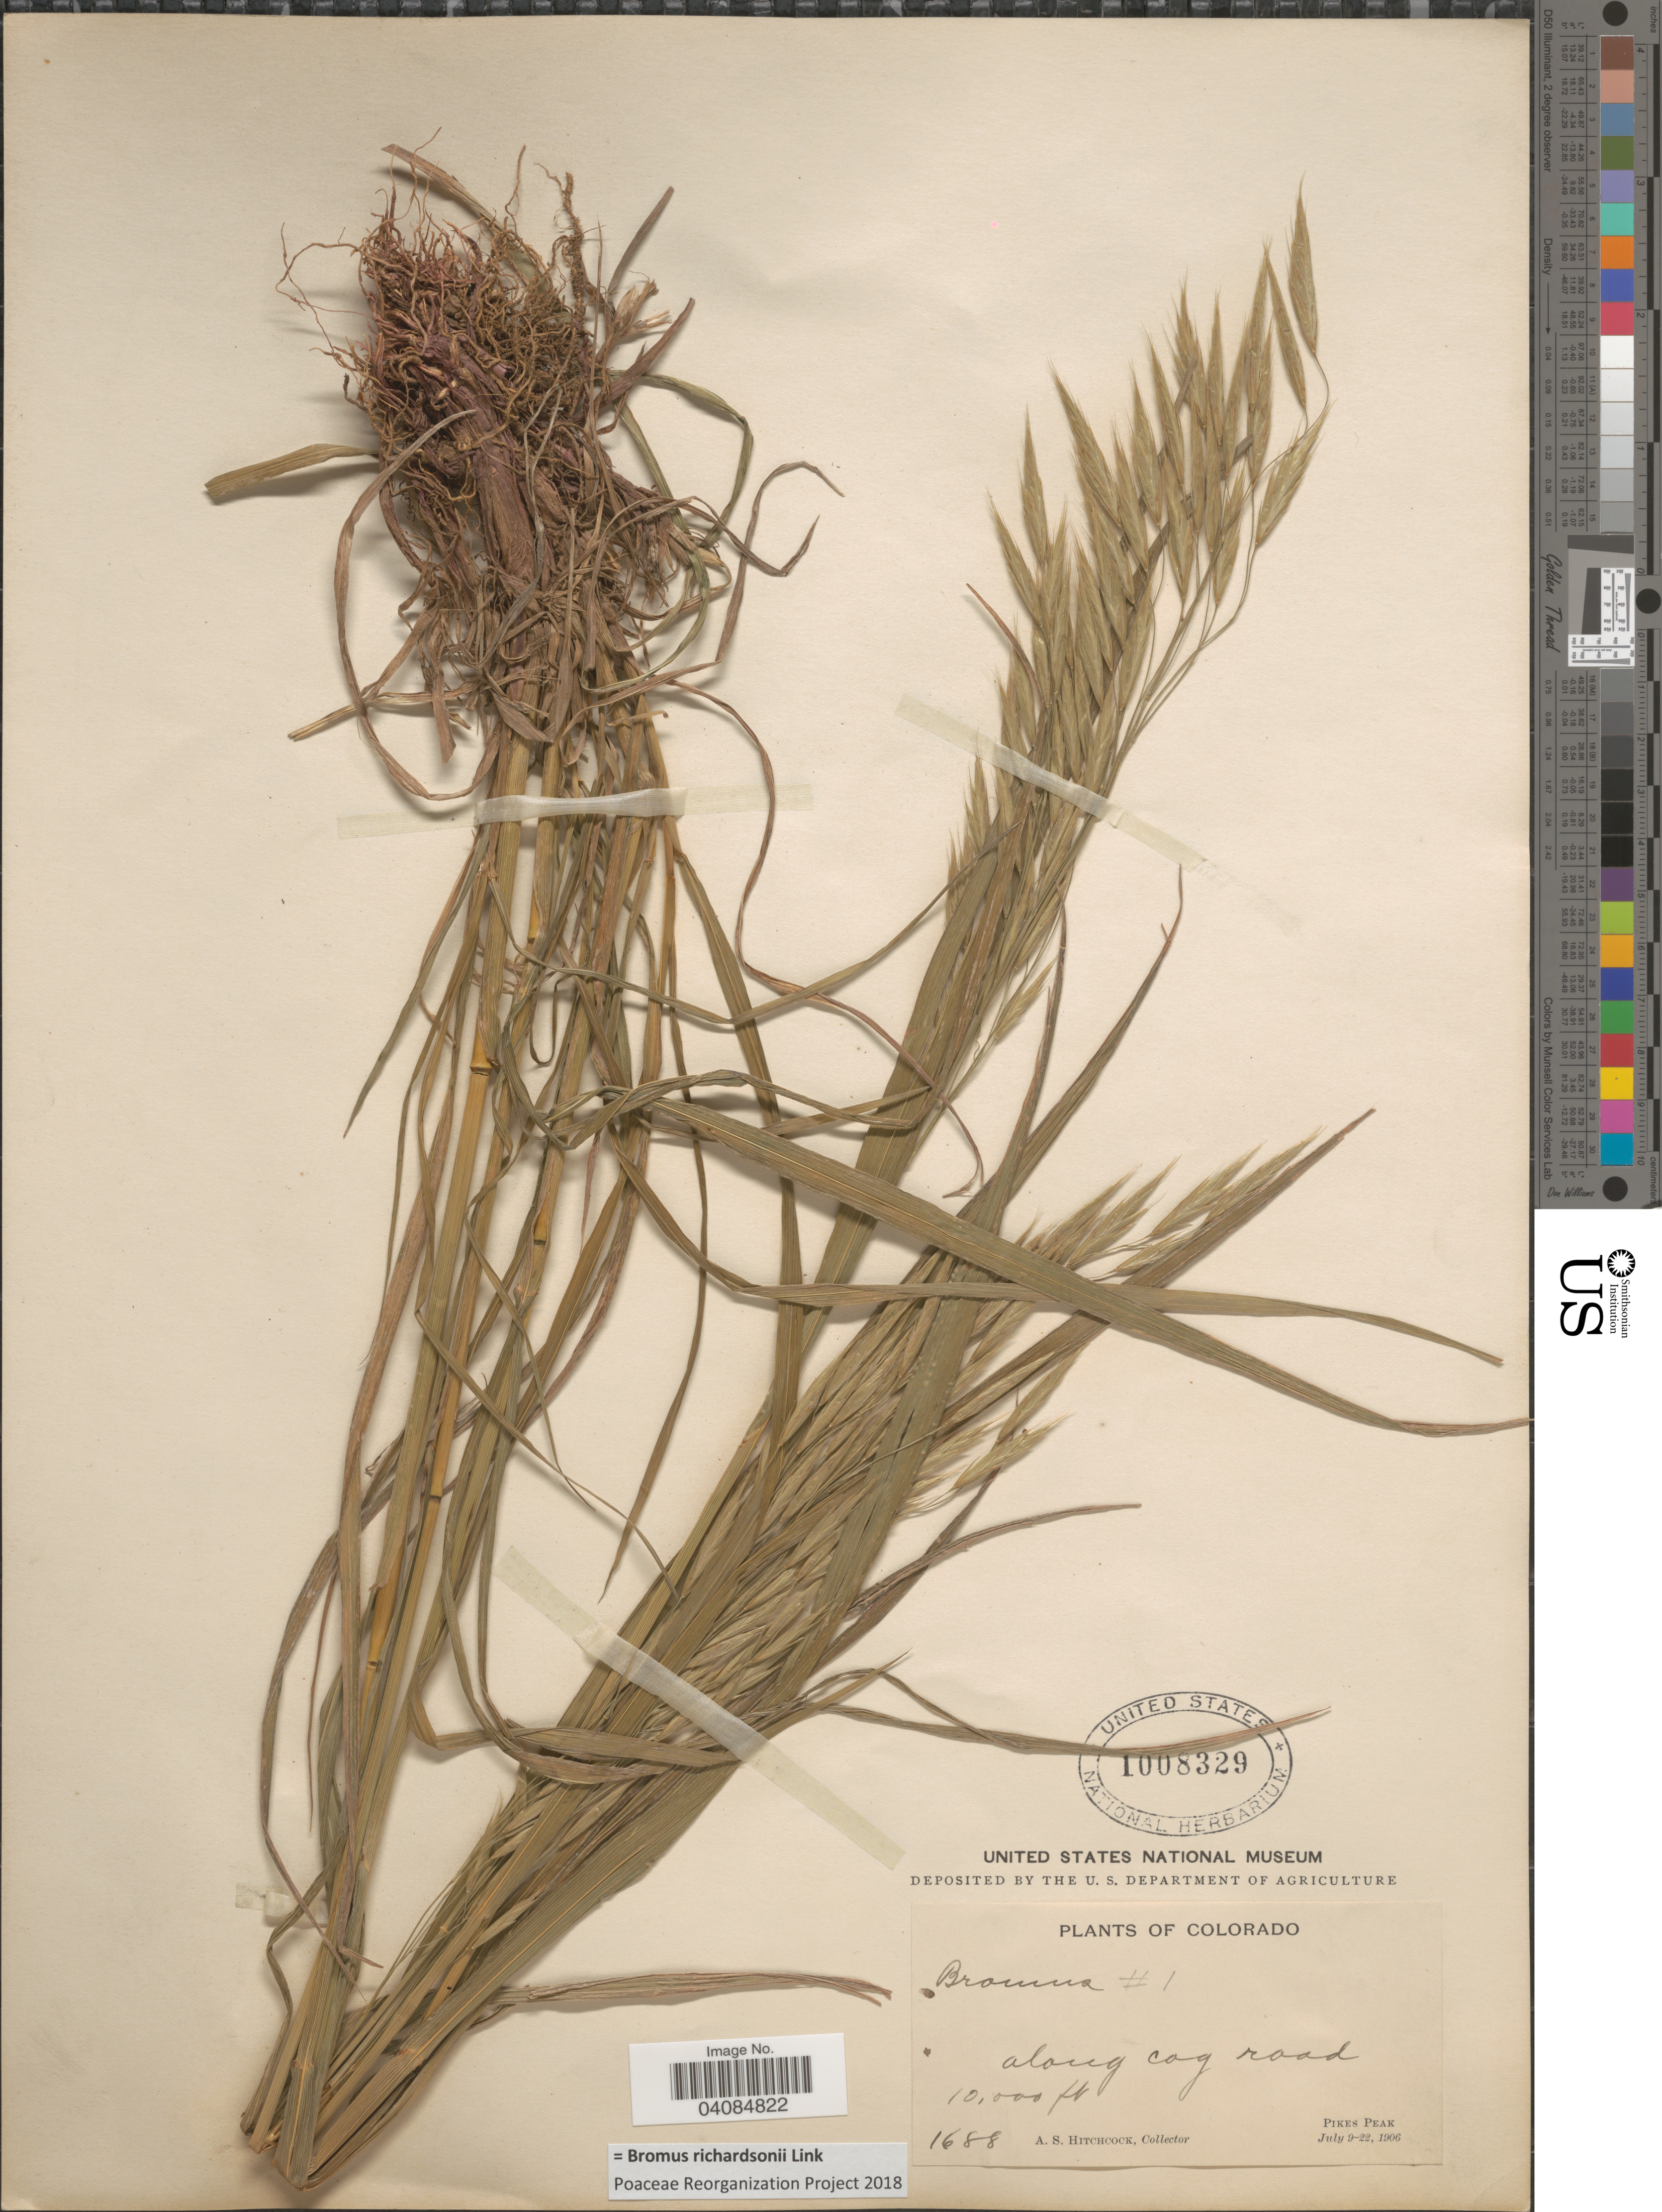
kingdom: Plantae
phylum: Tracheophyta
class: Liliopsida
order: Poales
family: Poaceae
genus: Bromus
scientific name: Bromus richardsonii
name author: Link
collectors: A. S. Hitchcock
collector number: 1688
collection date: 1906-07-09/1906-07-22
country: United States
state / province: Colorado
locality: Along cog road. Pikes Peak.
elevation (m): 3048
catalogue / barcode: US 1008329